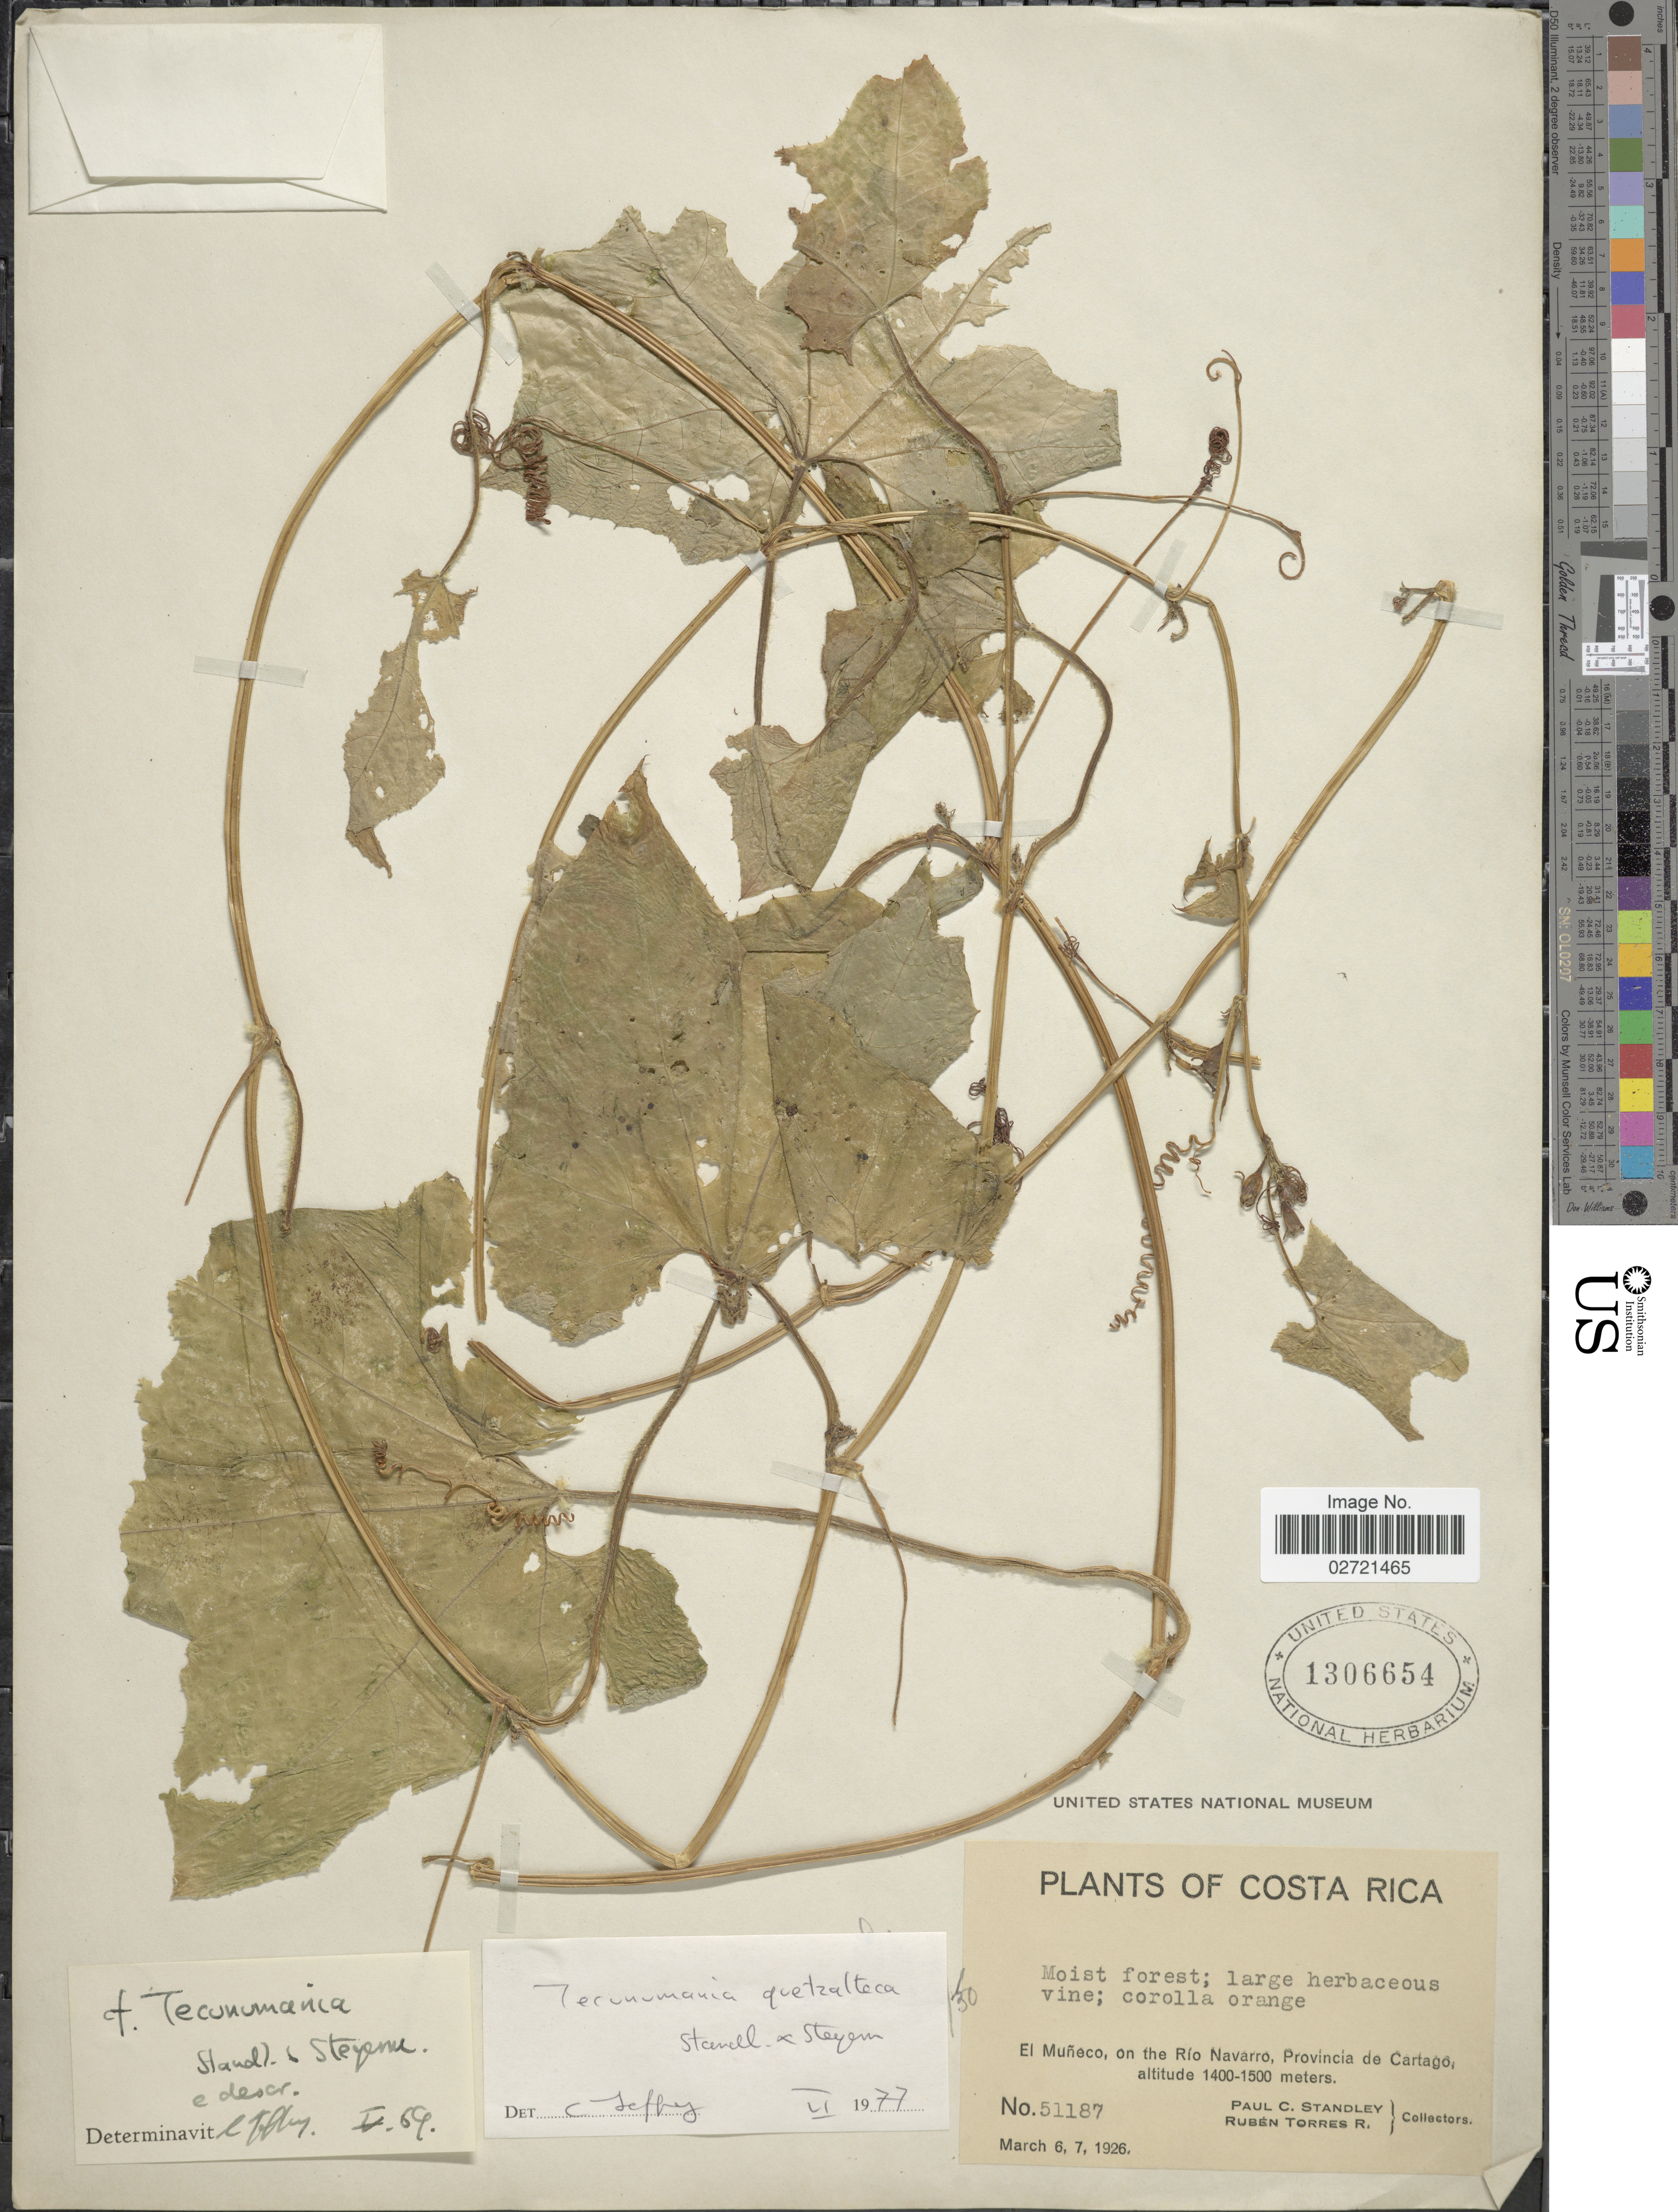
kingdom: Plantae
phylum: Tracheophyta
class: Magnoliopsida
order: Cucurbitales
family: Cucurbitaceae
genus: Tecunumania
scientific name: Tecunumania quetzalteca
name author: Standl. & Steyerm.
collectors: P. C. Standley & R. Torres R.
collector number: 51187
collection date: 1926-03-06/1926-03-07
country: Costa Rica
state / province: Cartago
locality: El Muneco, on the Rio Navarro, Province de Cartago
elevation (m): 1400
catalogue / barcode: US 1306654